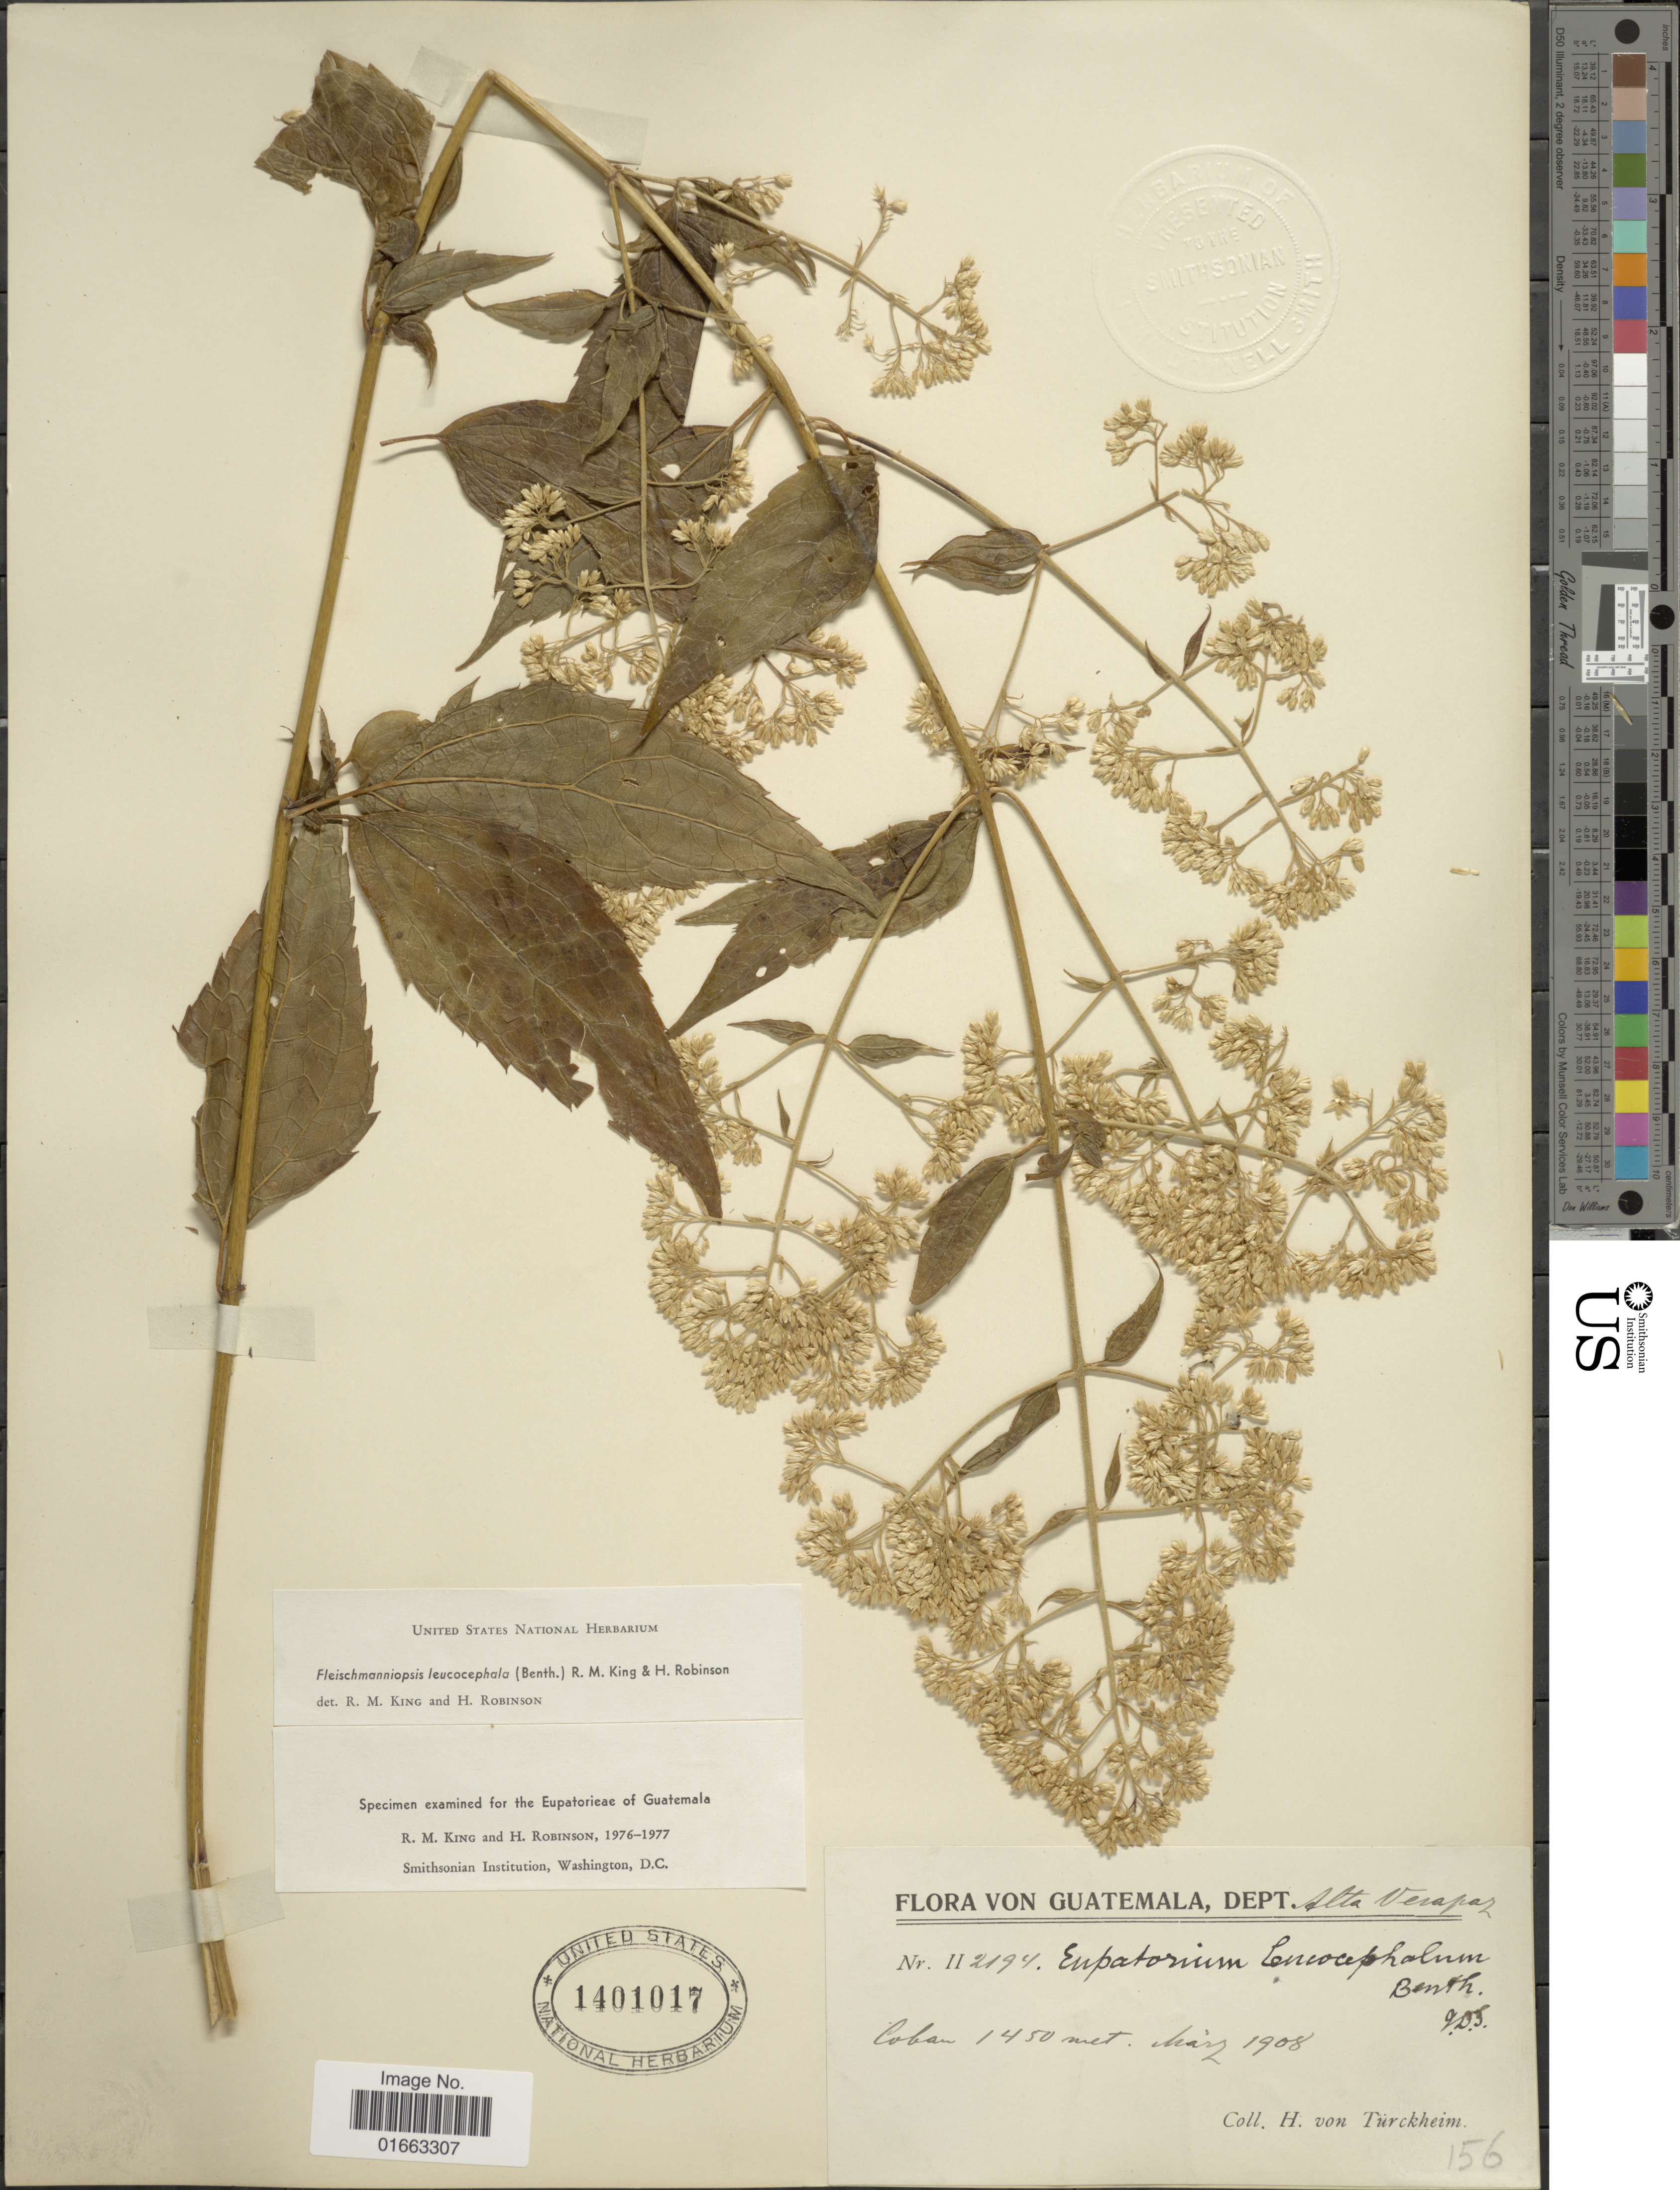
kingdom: Plantae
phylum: Tracheophyta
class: Magnoliopsida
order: Asterales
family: Asteraceae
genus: Fleischmanniopsis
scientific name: Fleischmanniopsis leucocephala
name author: (Benth.) R.M. King & H. Rob.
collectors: H. von Türckheim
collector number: II2194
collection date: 1908-03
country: Guatemala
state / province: Alta Verapaz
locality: Coban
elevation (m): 1450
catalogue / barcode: US 1401017